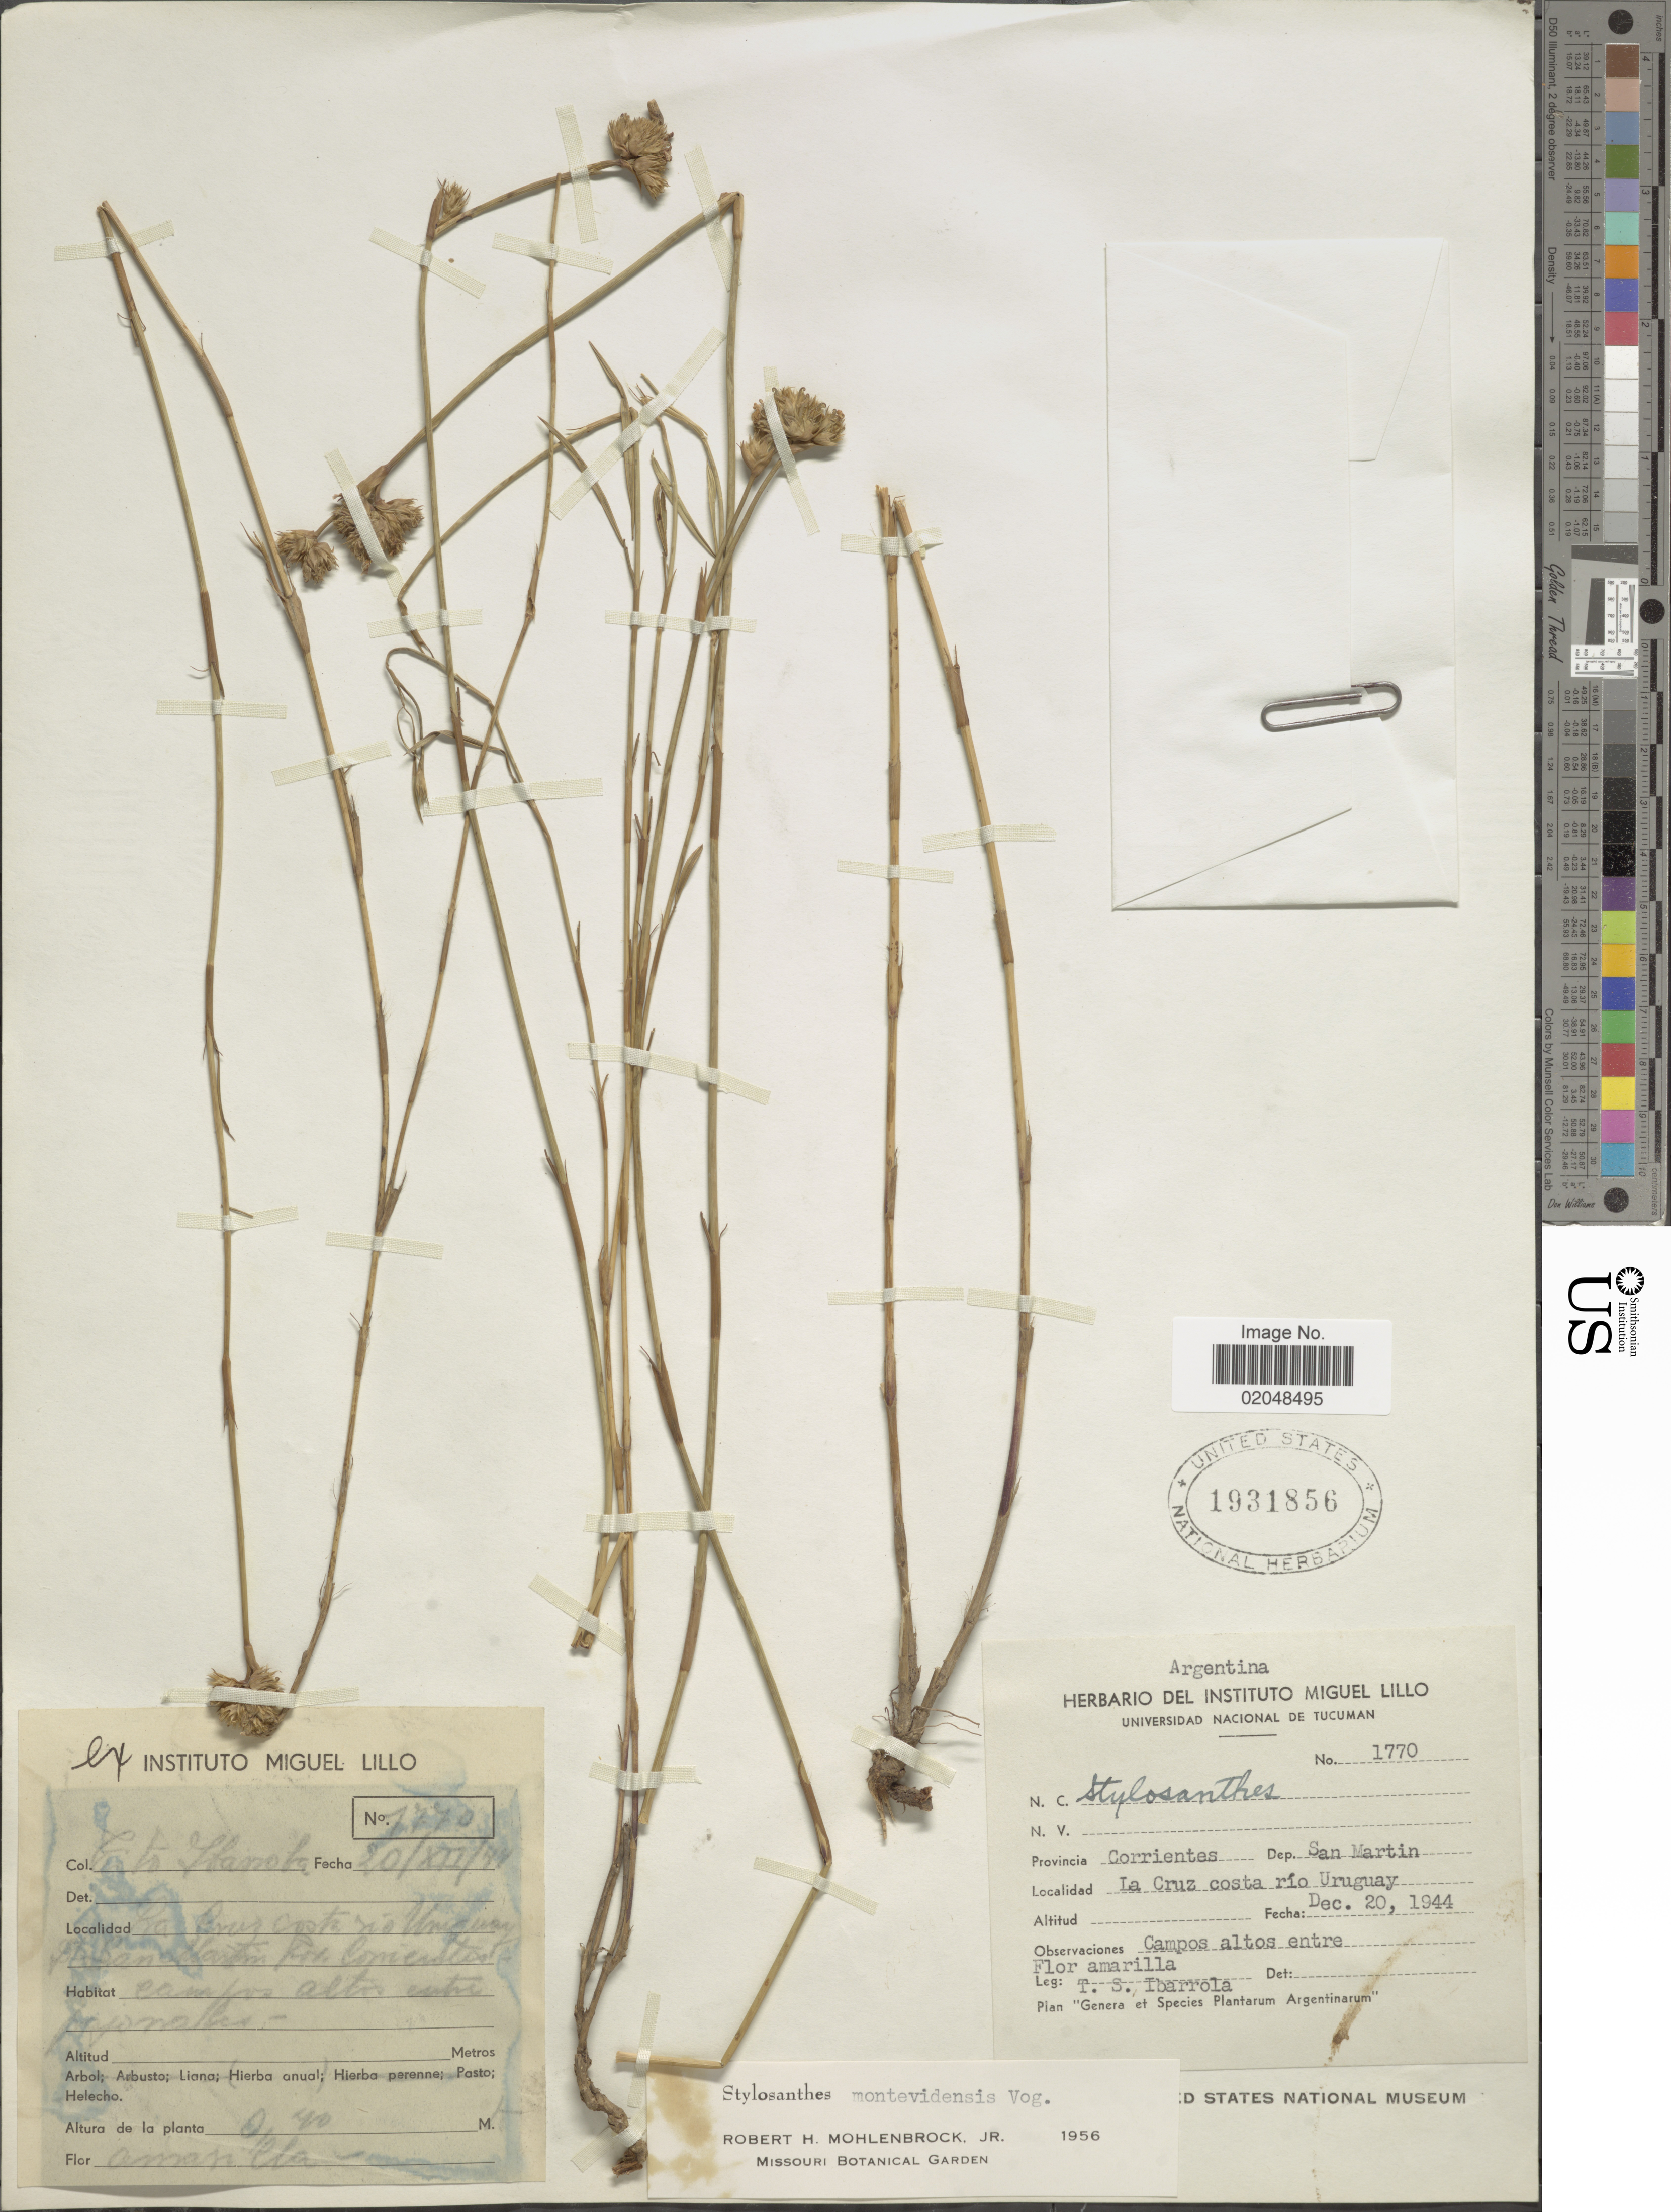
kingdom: Plantae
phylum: Tracheophyta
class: Magnoliopsida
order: Fabales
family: Fabaceae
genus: Stylosanthes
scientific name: Stylosanthes montevidensis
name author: Vogel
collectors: T. Ybarrola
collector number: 1770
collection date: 1944-12-20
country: Argentina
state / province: Corrientes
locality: Dep. San Martin, La Cruz costa rio Uruguay, campo altos entre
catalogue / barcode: US 1931856